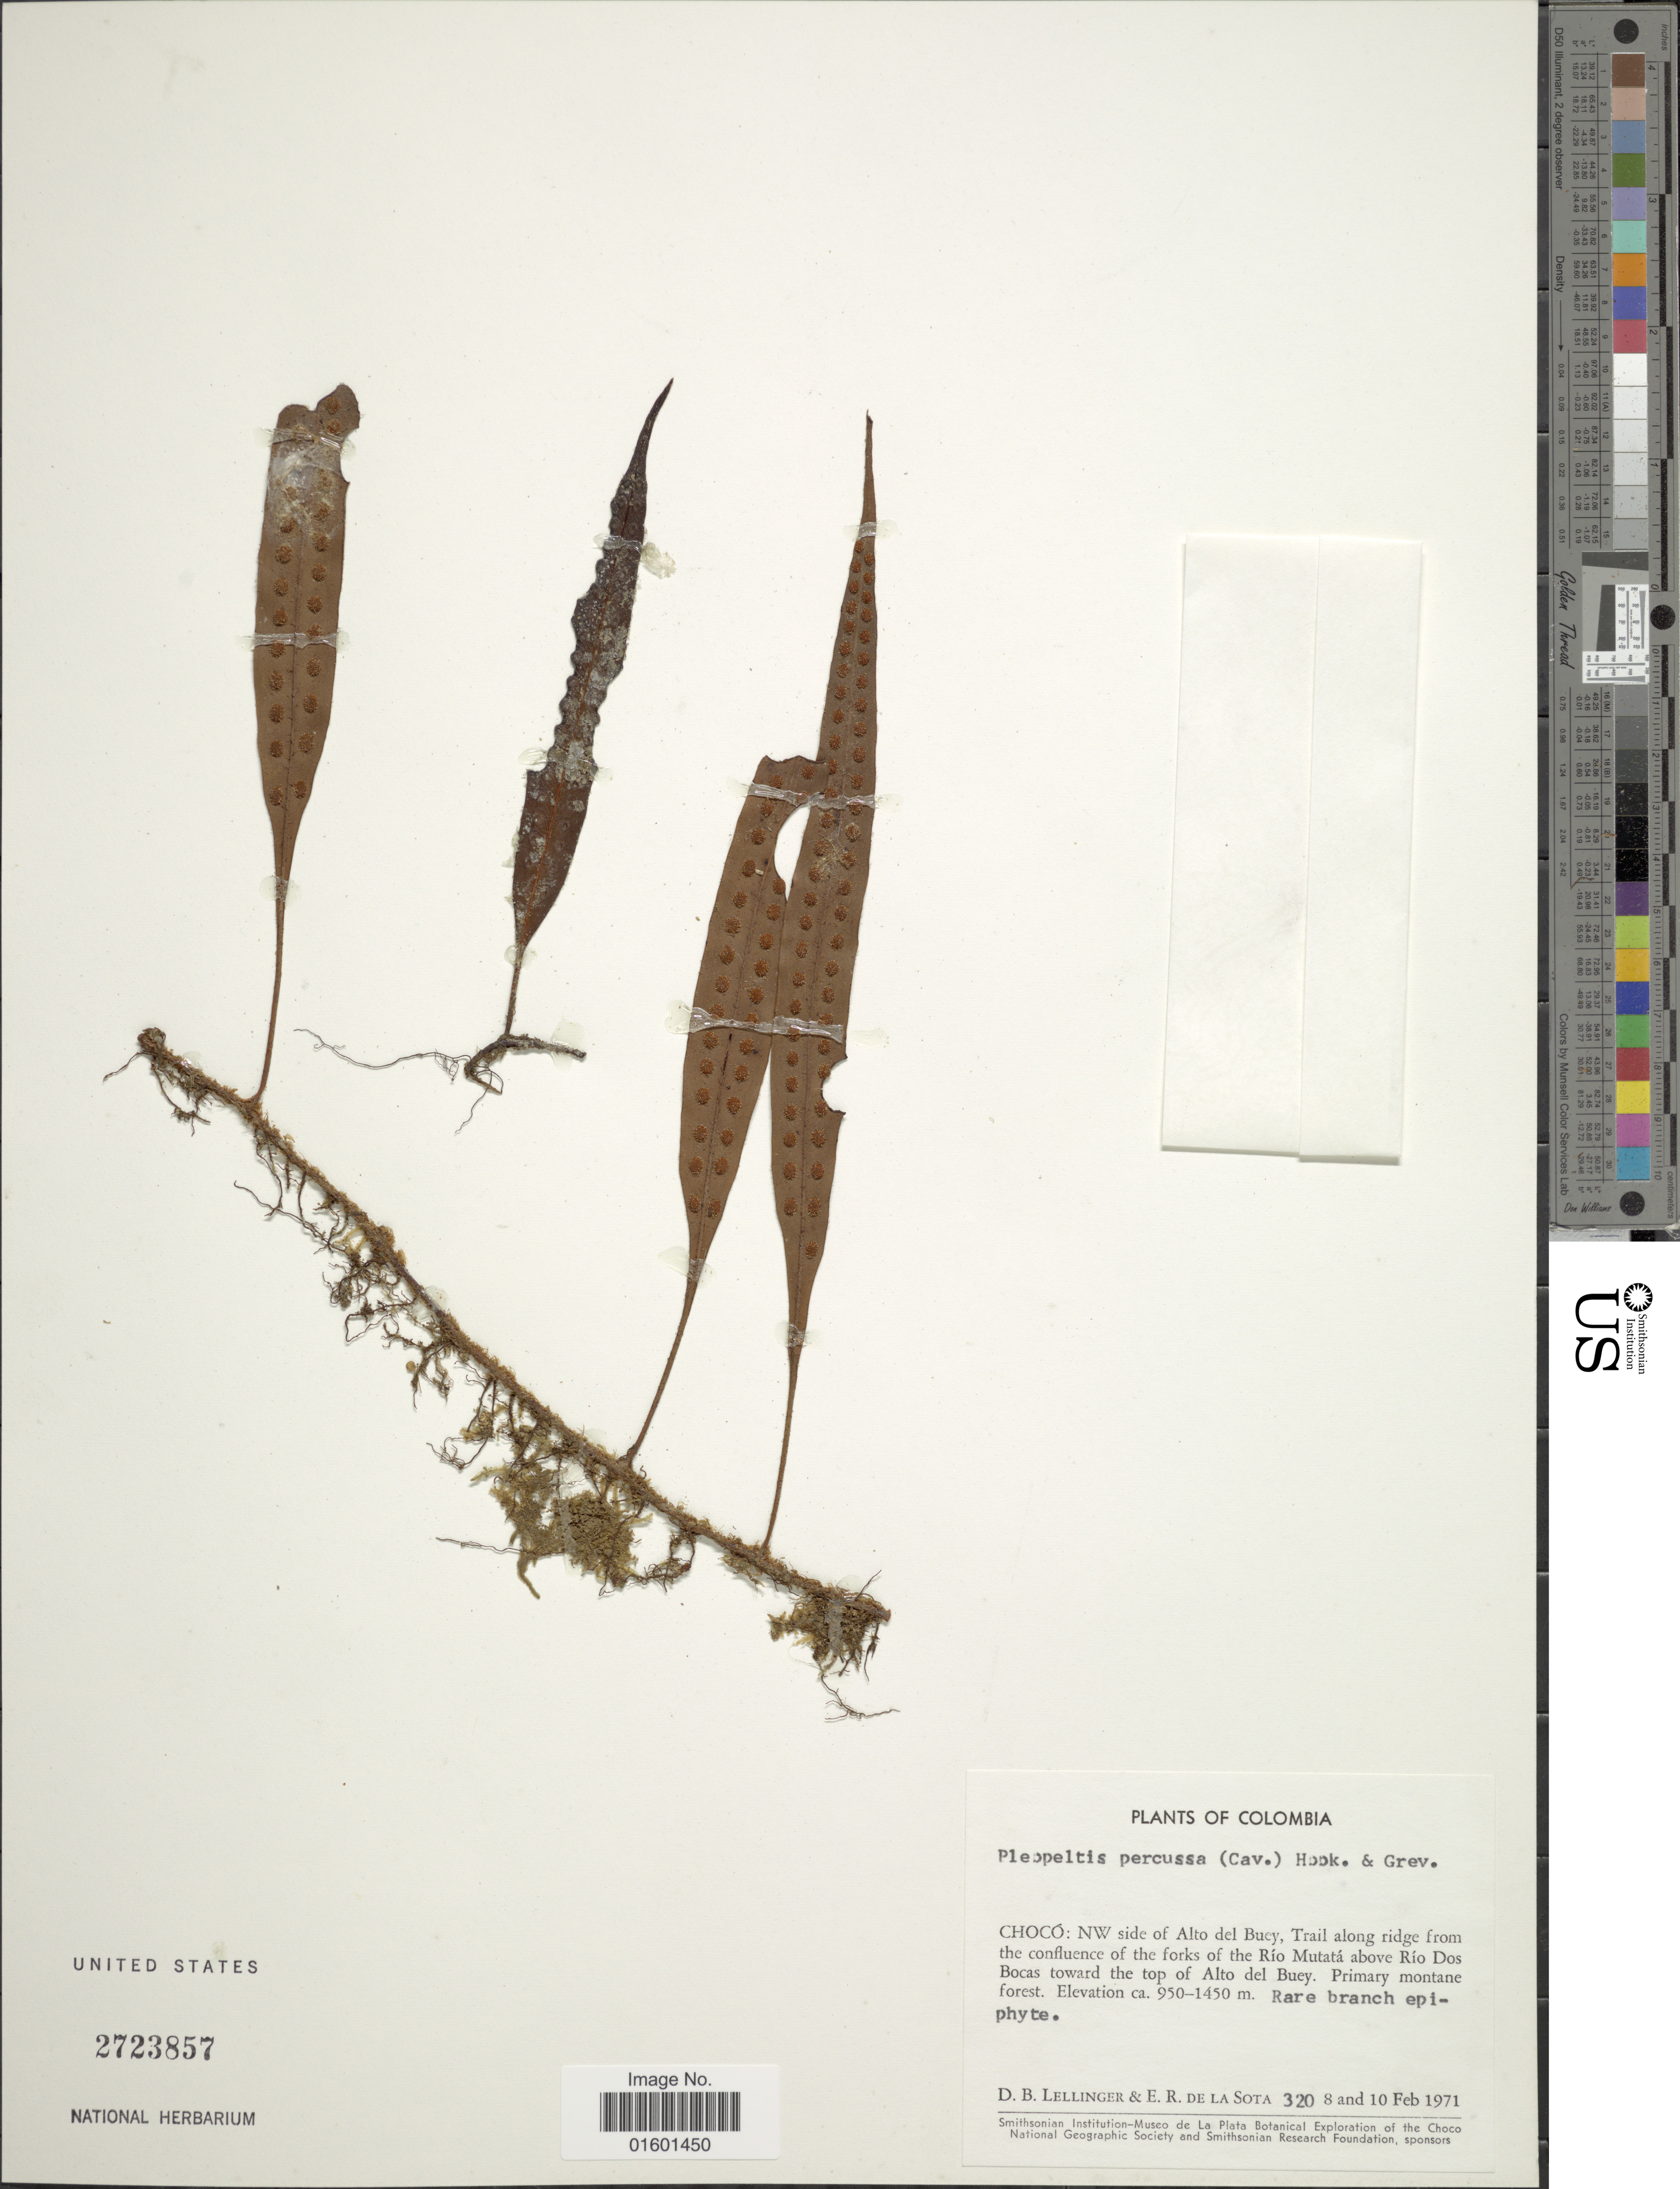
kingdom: Plantae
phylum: Tracheophyta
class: Polypodiopsida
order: Polypodiales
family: Polypodiaceae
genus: Microgramma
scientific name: Microgramma percussa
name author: (Cav.) de la Sota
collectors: D. B. Lellinger & E. R. de la Sota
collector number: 320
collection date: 1971-02-08/1971-02-10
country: Colombia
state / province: Chocó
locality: NW side of Alto del Buey. Trail along ridge from the confluence of the forks of the Rio Mutata above Rio Dos Bocas toward the top of Alto del Buey. Primary montane forest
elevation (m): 950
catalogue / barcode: US 2723857